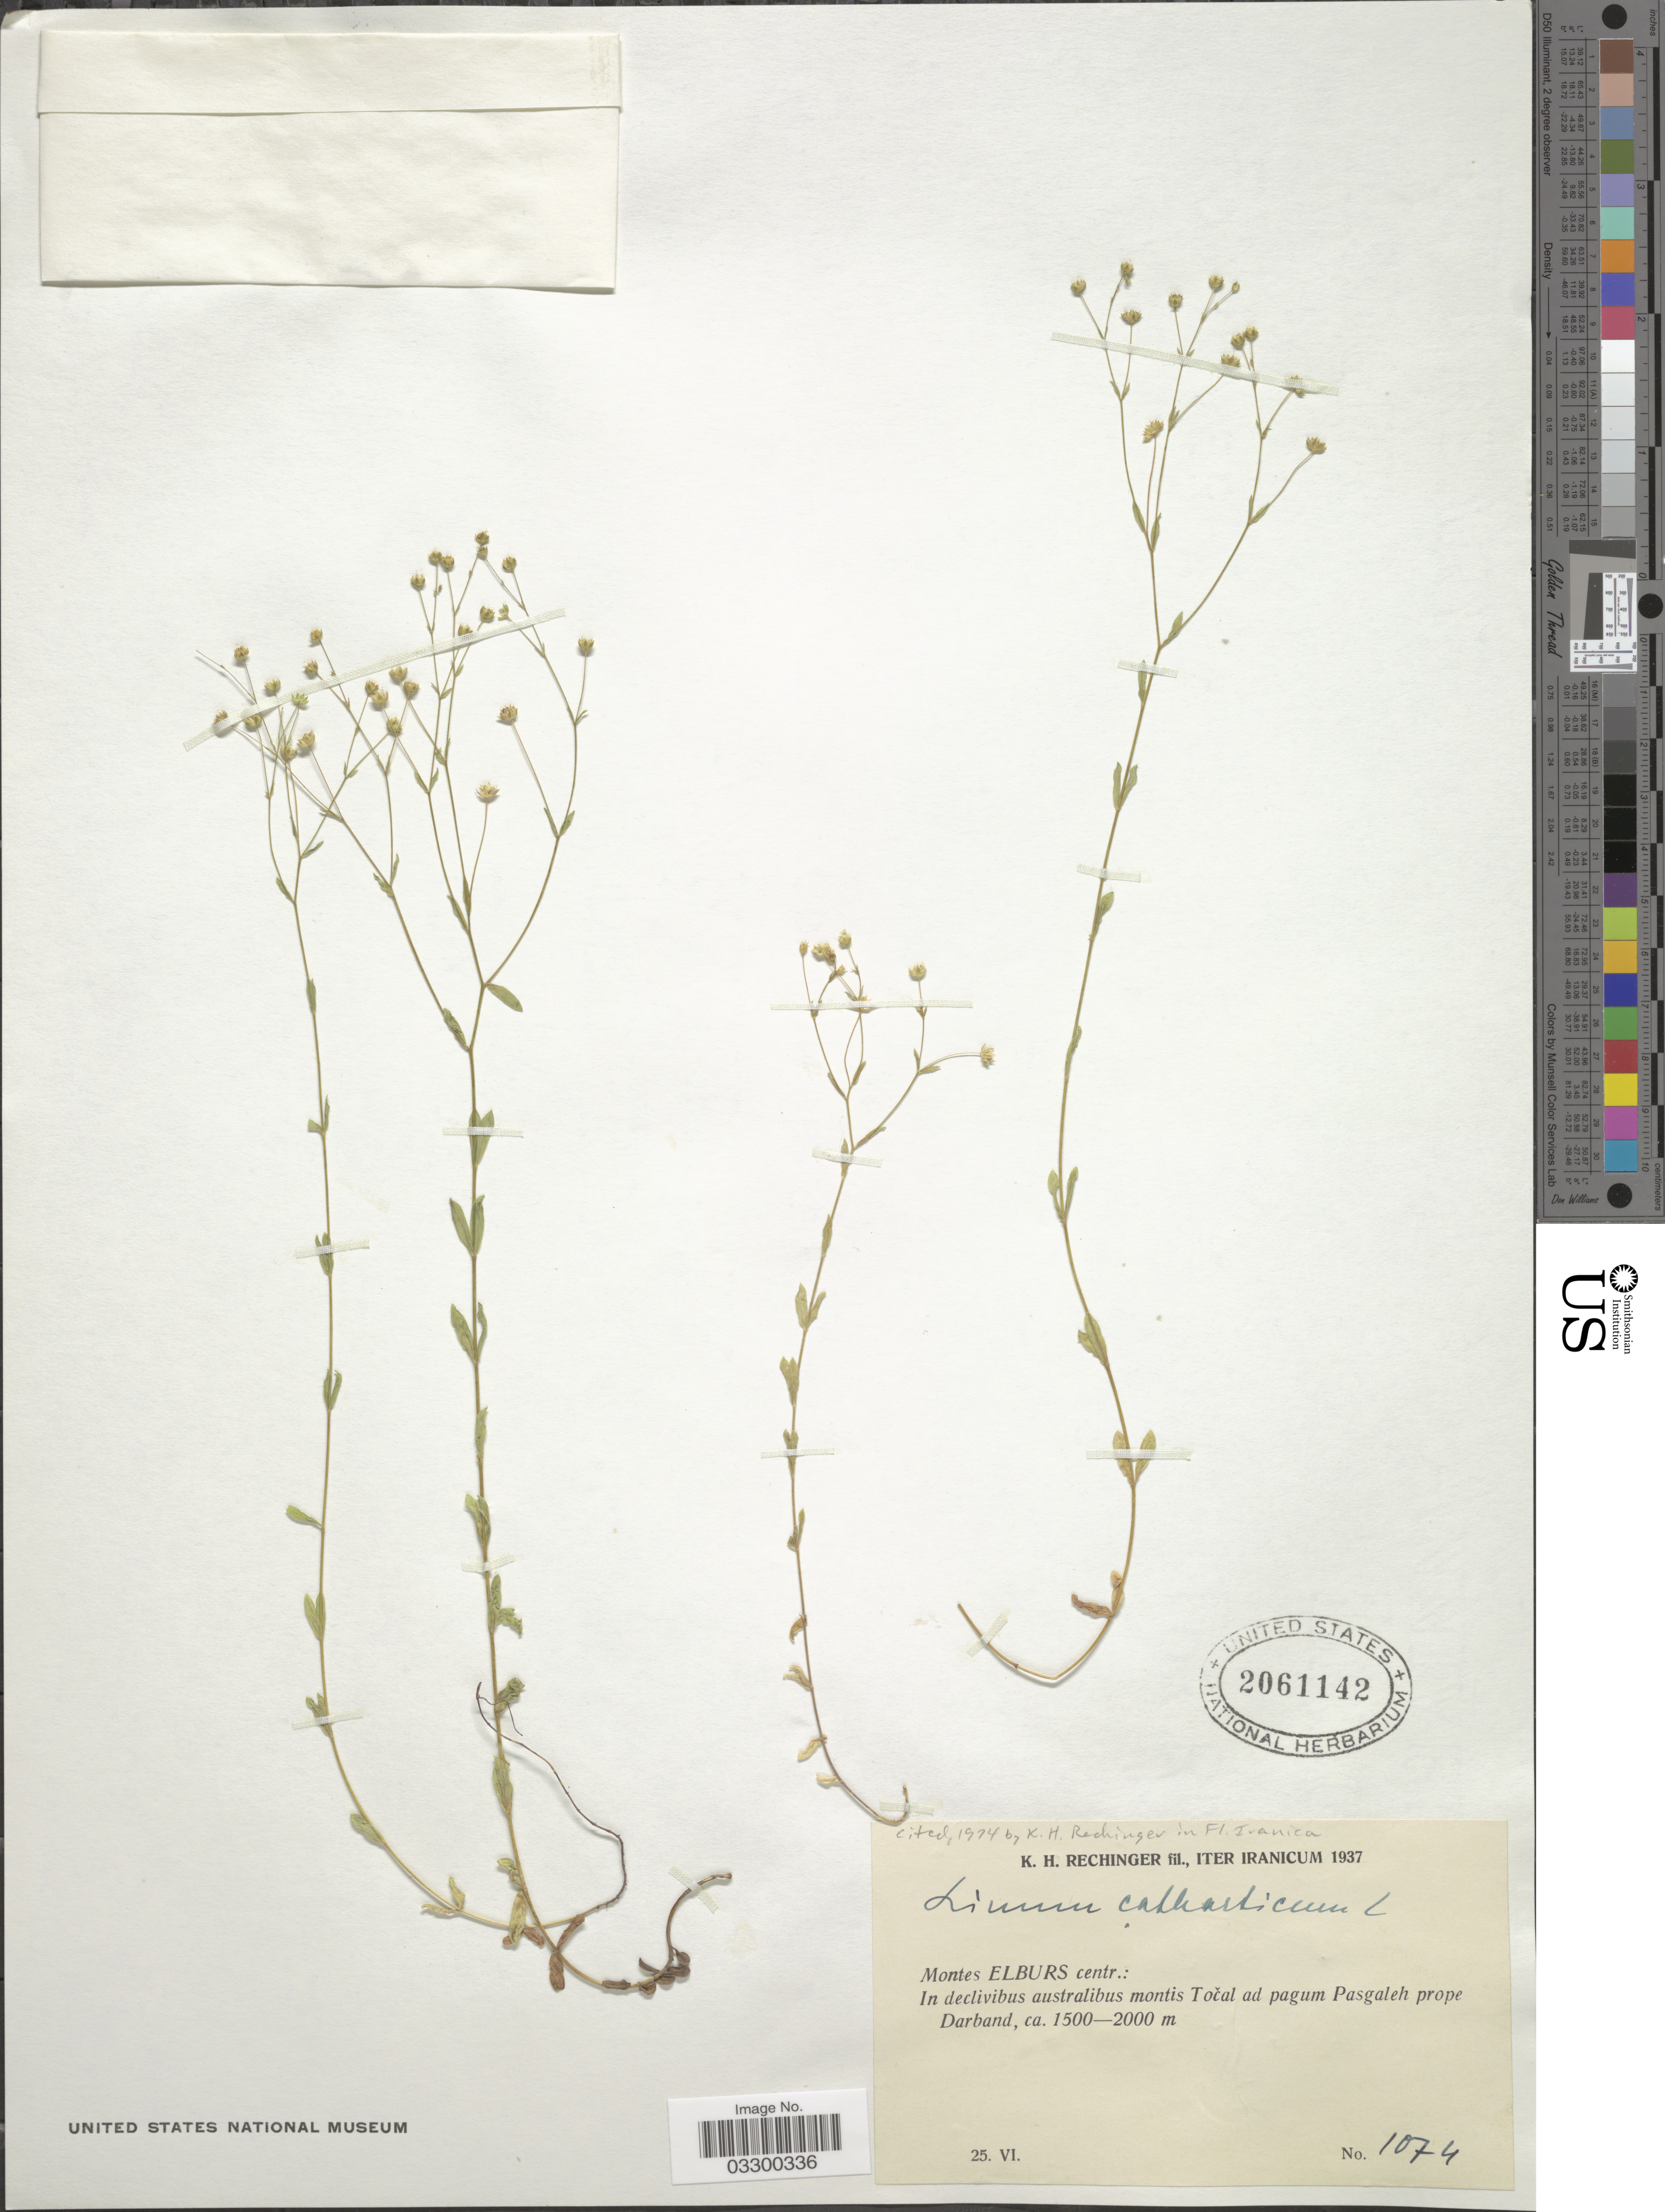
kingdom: Plantae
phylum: Tracheophyta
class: Magnoliopsida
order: Malpighiales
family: Linaceae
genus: Linum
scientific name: Linum catharticum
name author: L.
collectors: K. H. Rechinger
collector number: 1074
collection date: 1937-06-25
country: Iran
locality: Montes Elburs centr.: In declivibus australibus montis Točal ad pagum Pasgaleh prope Darband.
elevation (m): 1500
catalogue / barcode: US 2061142